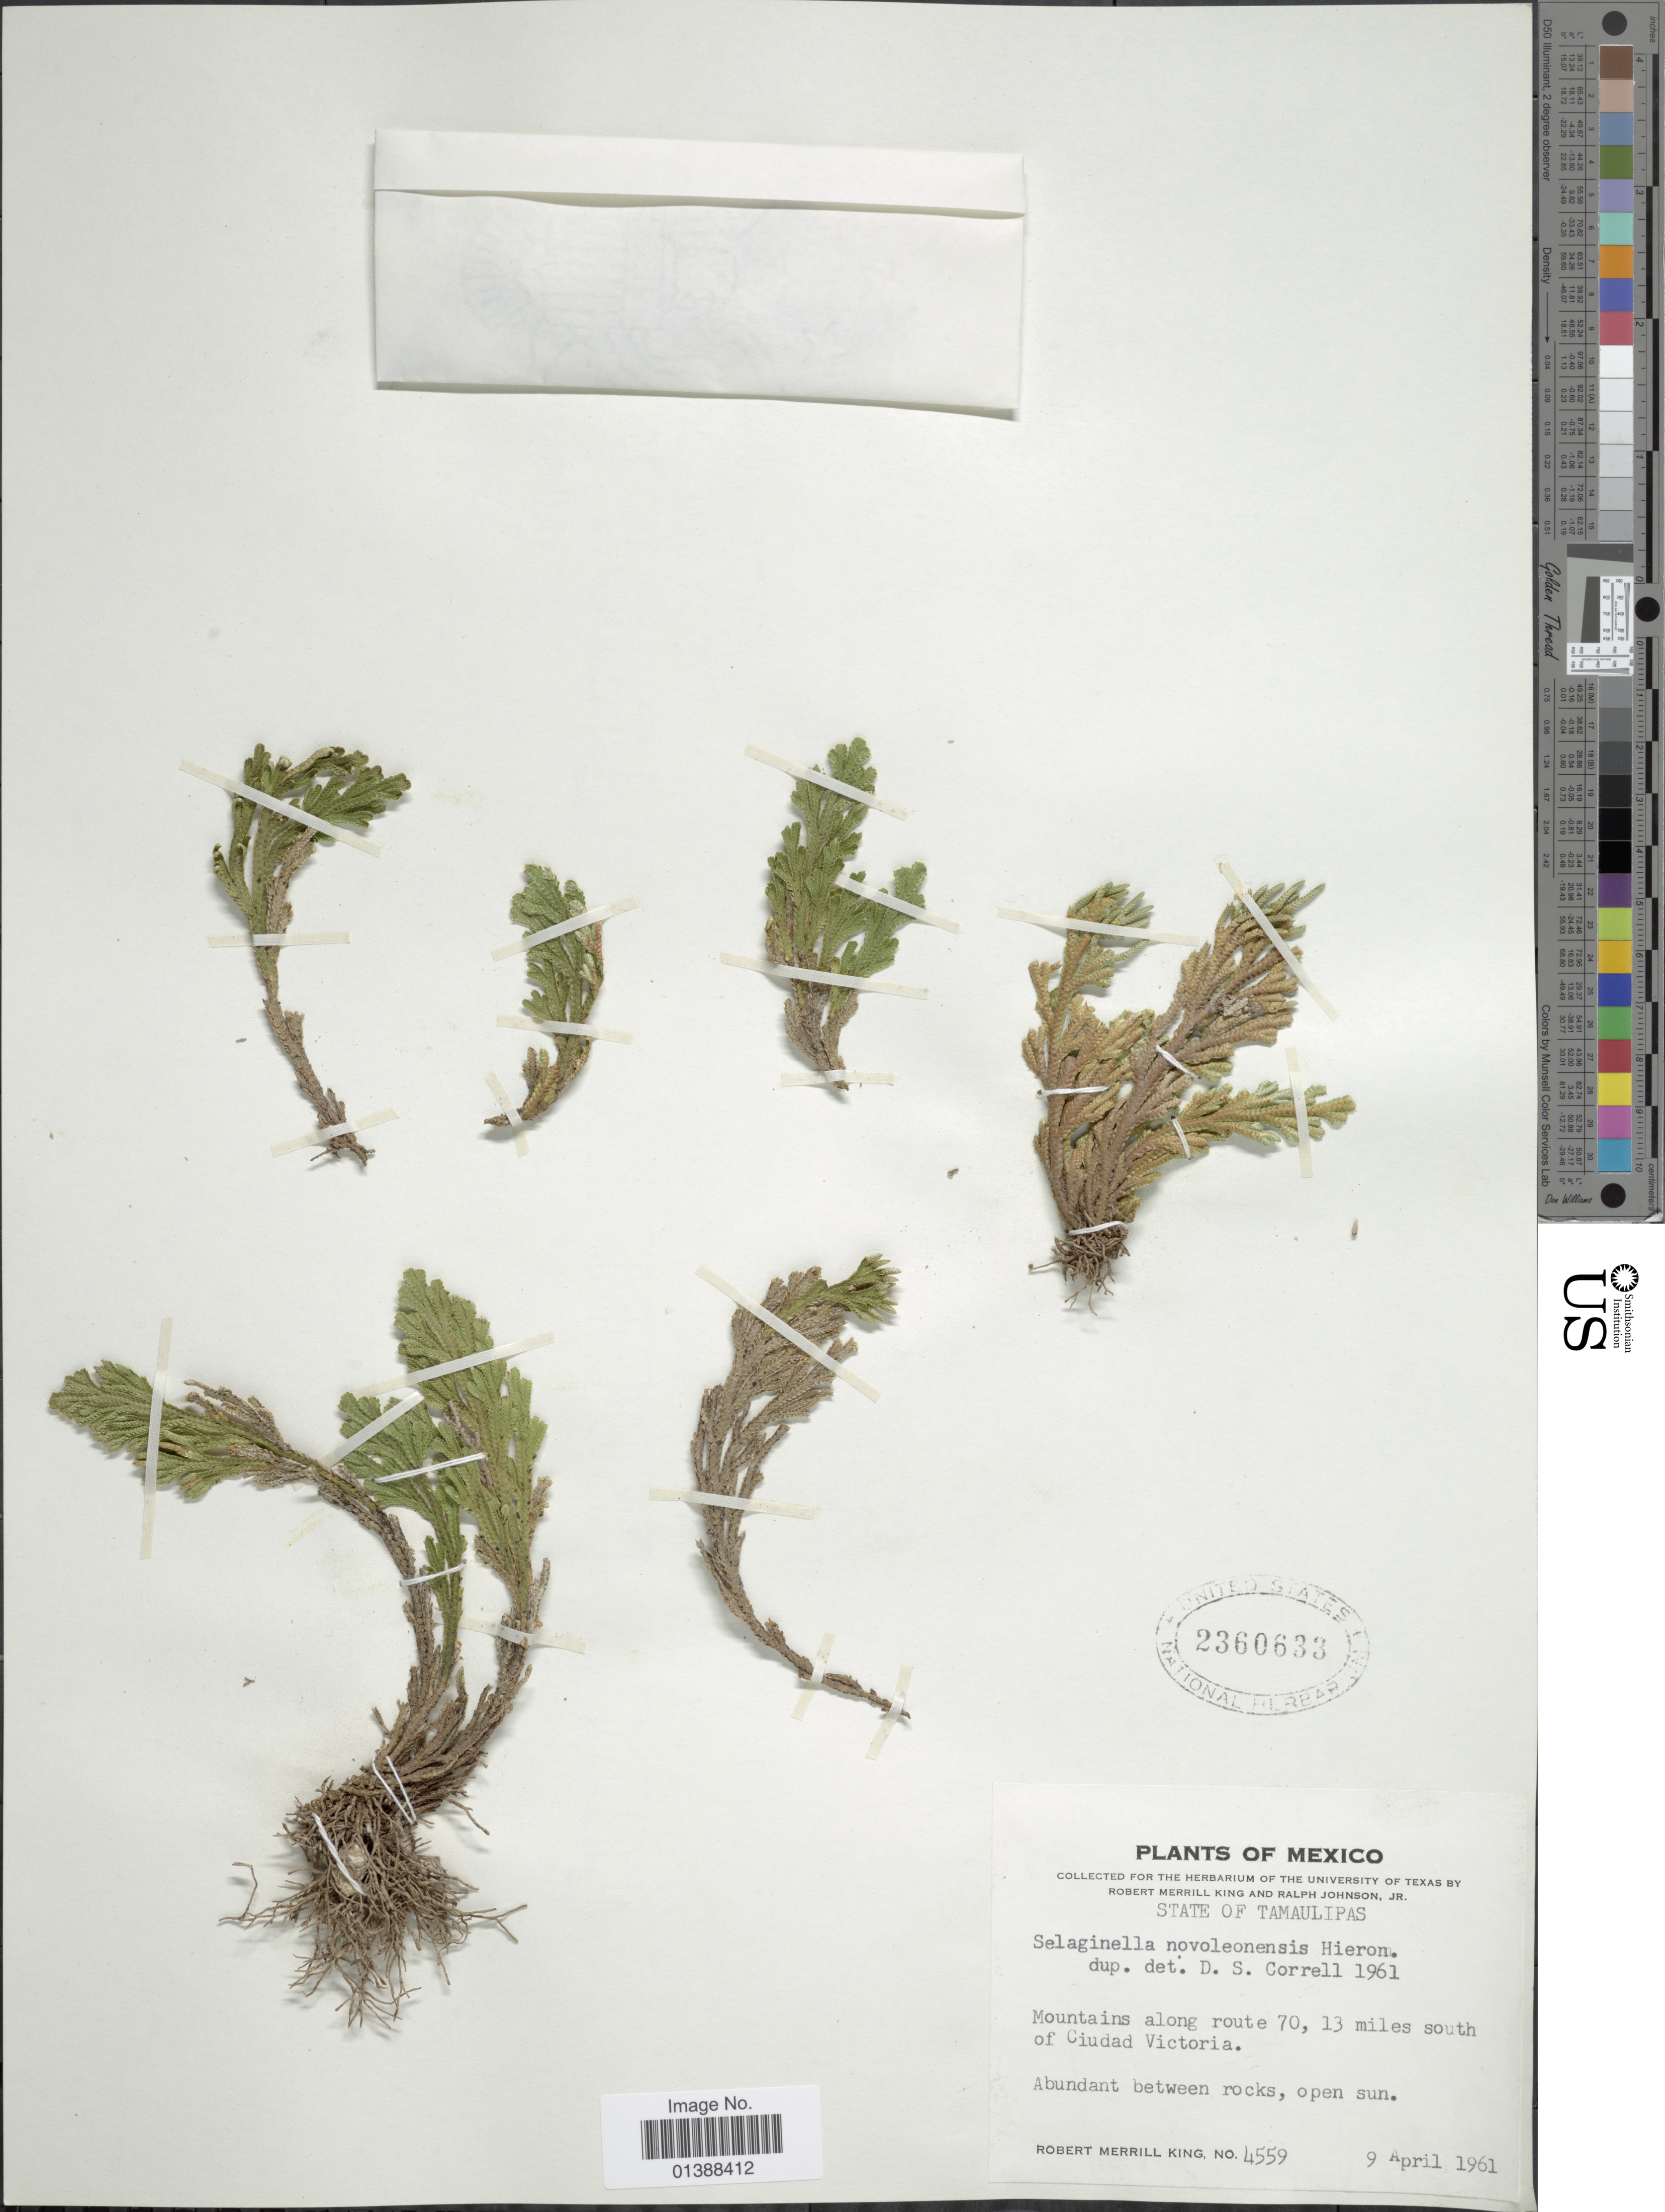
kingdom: Plantae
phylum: Tracheophyta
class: Lycopodiopsida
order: Selaginellales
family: Selaginellaceae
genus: Selaginella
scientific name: Selaginella novoleonensis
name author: Hieron.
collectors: R. M. King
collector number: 4559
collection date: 1961-04-09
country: Mexico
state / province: Tamaulipas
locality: Mountains along route 70, 13 miles south of Ciudad Victoria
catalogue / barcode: US 2360633